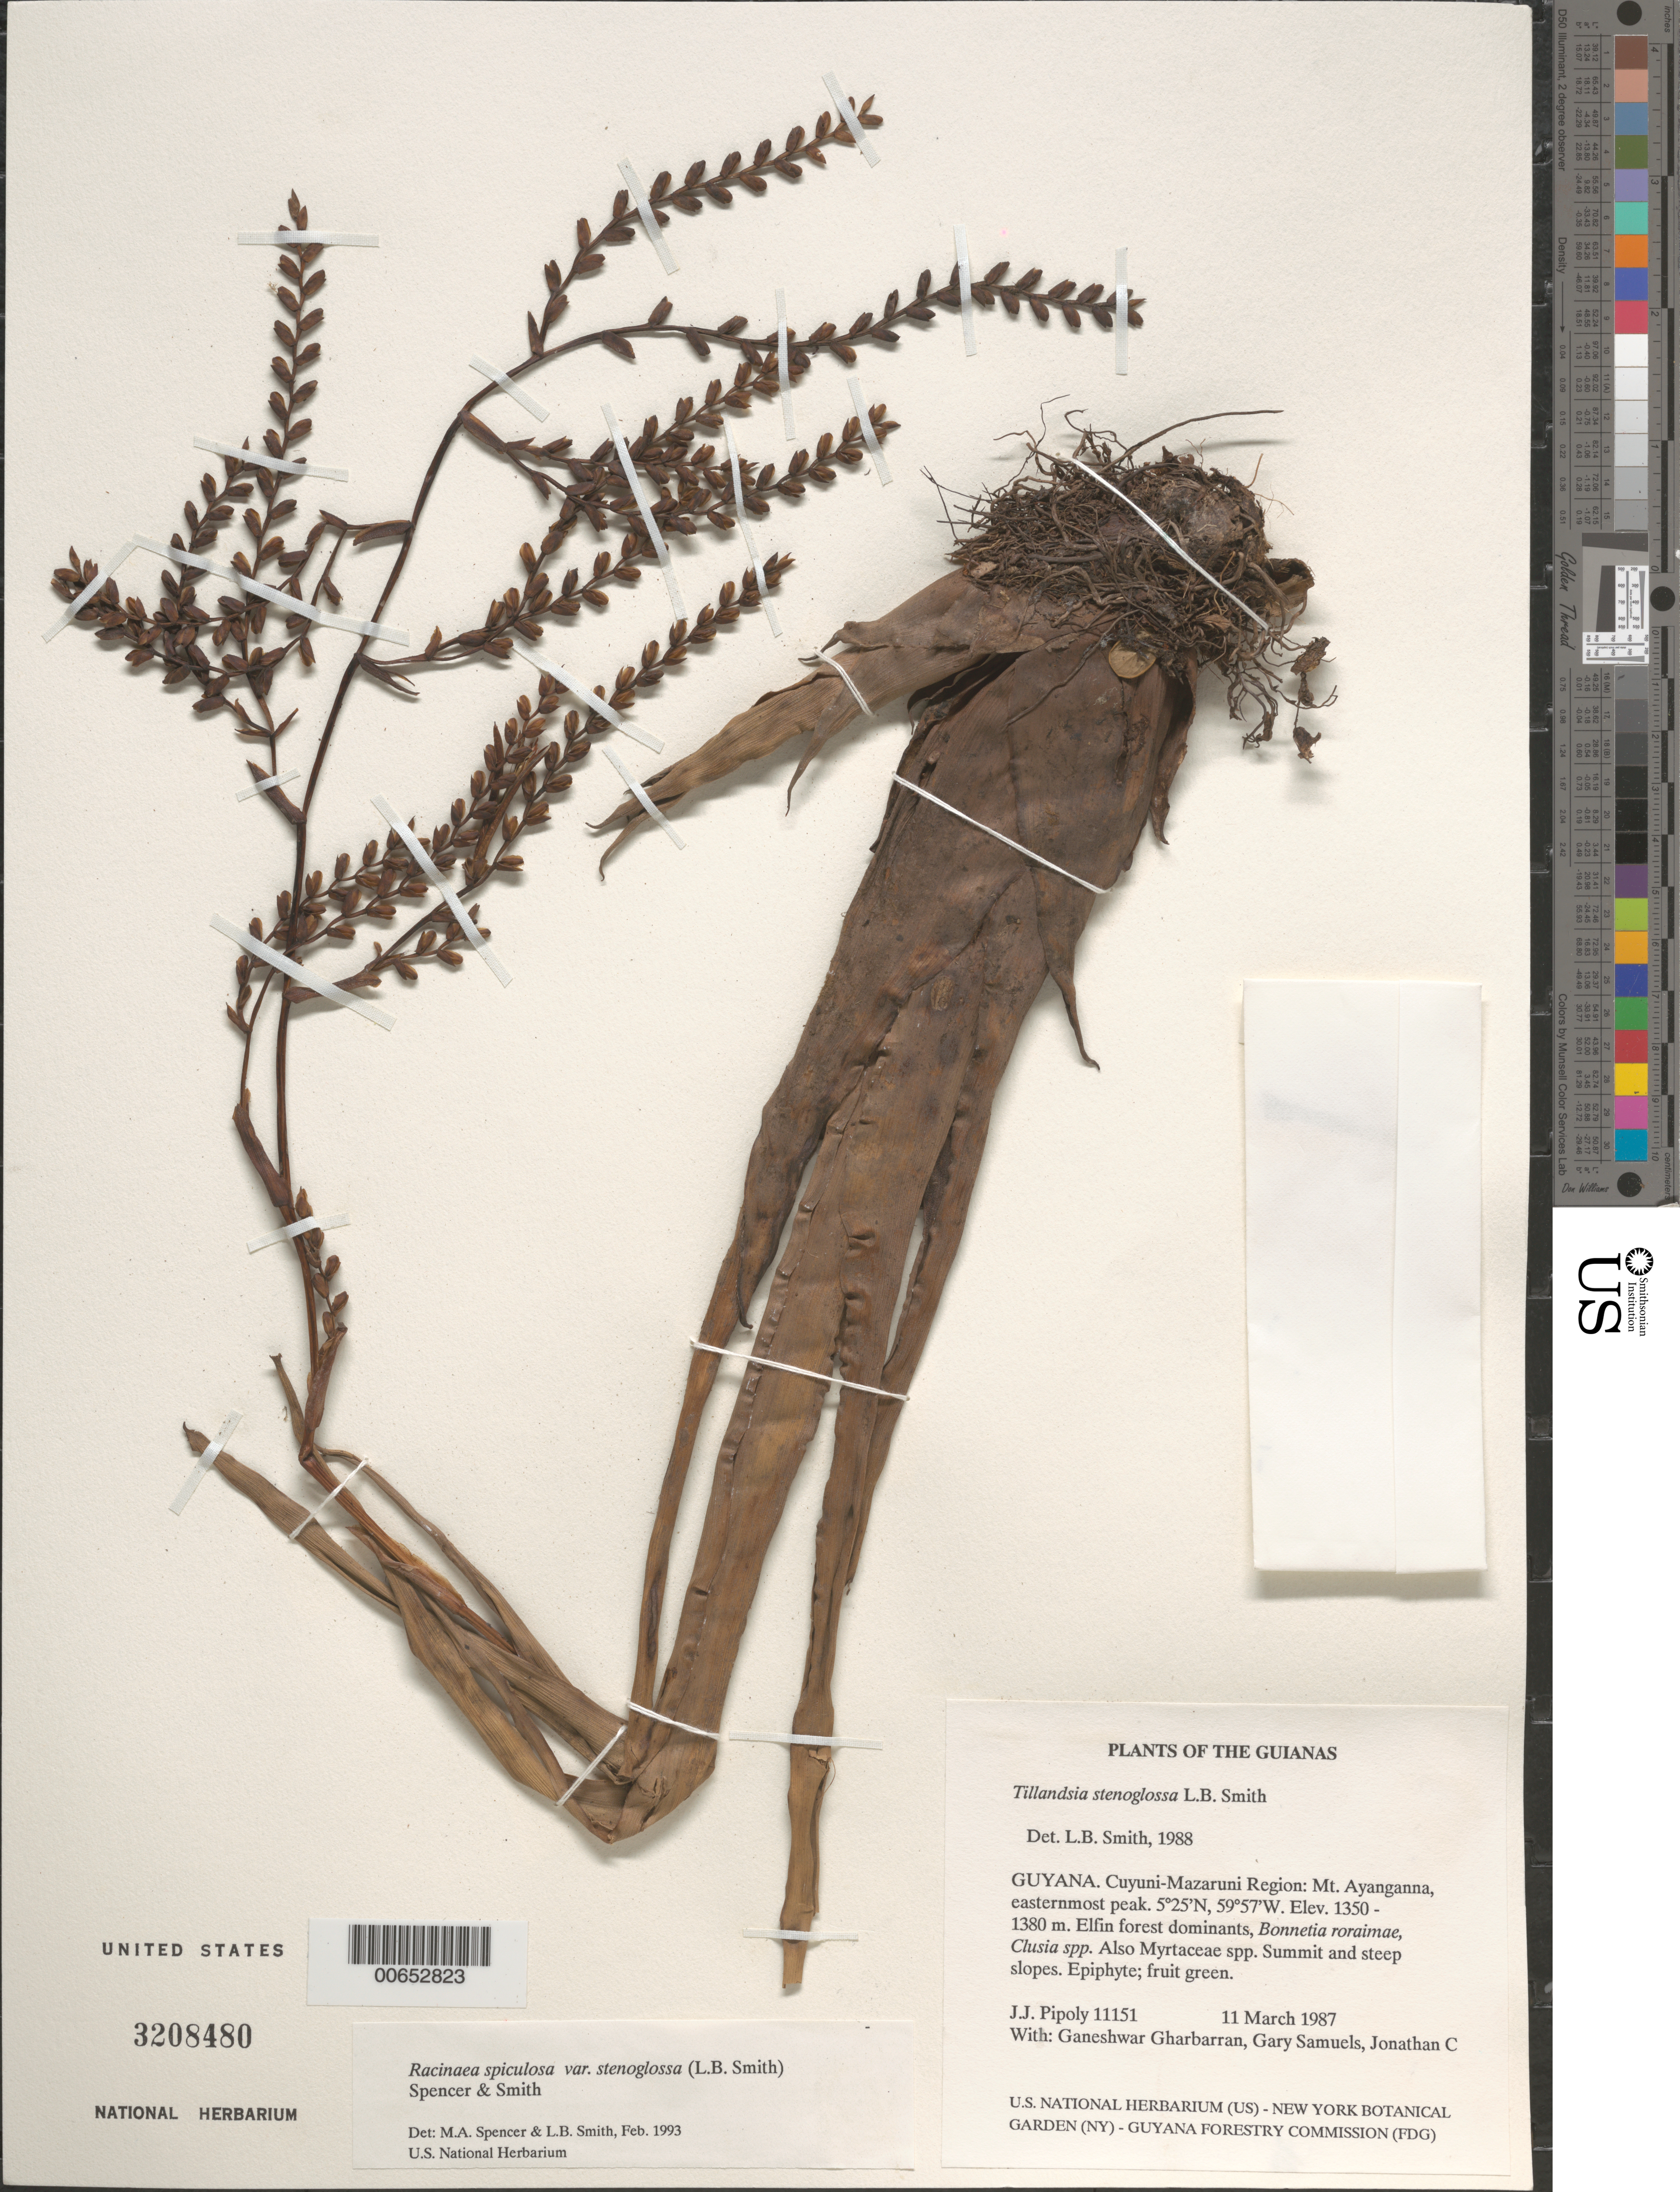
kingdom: Plantae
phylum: Tracheophyta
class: Liliopsida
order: Poales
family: Bromeliaceae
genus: Racinaea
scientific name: Racinaea spiculosa var. stenoglossa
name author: (L.B. Sm.) M.A. Spencer & L.B. Sm.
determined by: Spencer, M. A.; Smith, L. B.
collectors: J. J. Pipoly, G. Gharbarran, G. Samuels & J. Chin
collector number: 11151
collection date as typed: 11 March 1987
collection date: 1987-03-11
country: Guyana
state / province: Cuyuni-Mazaruni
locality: Mt. Ayanganna, easternmost peak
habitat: Summit and steep slopes. Elfin forest dominated by Bonnetia roraimae, Clusia spp., various Myrtaceae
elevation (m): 1350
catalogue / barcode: US 3208480